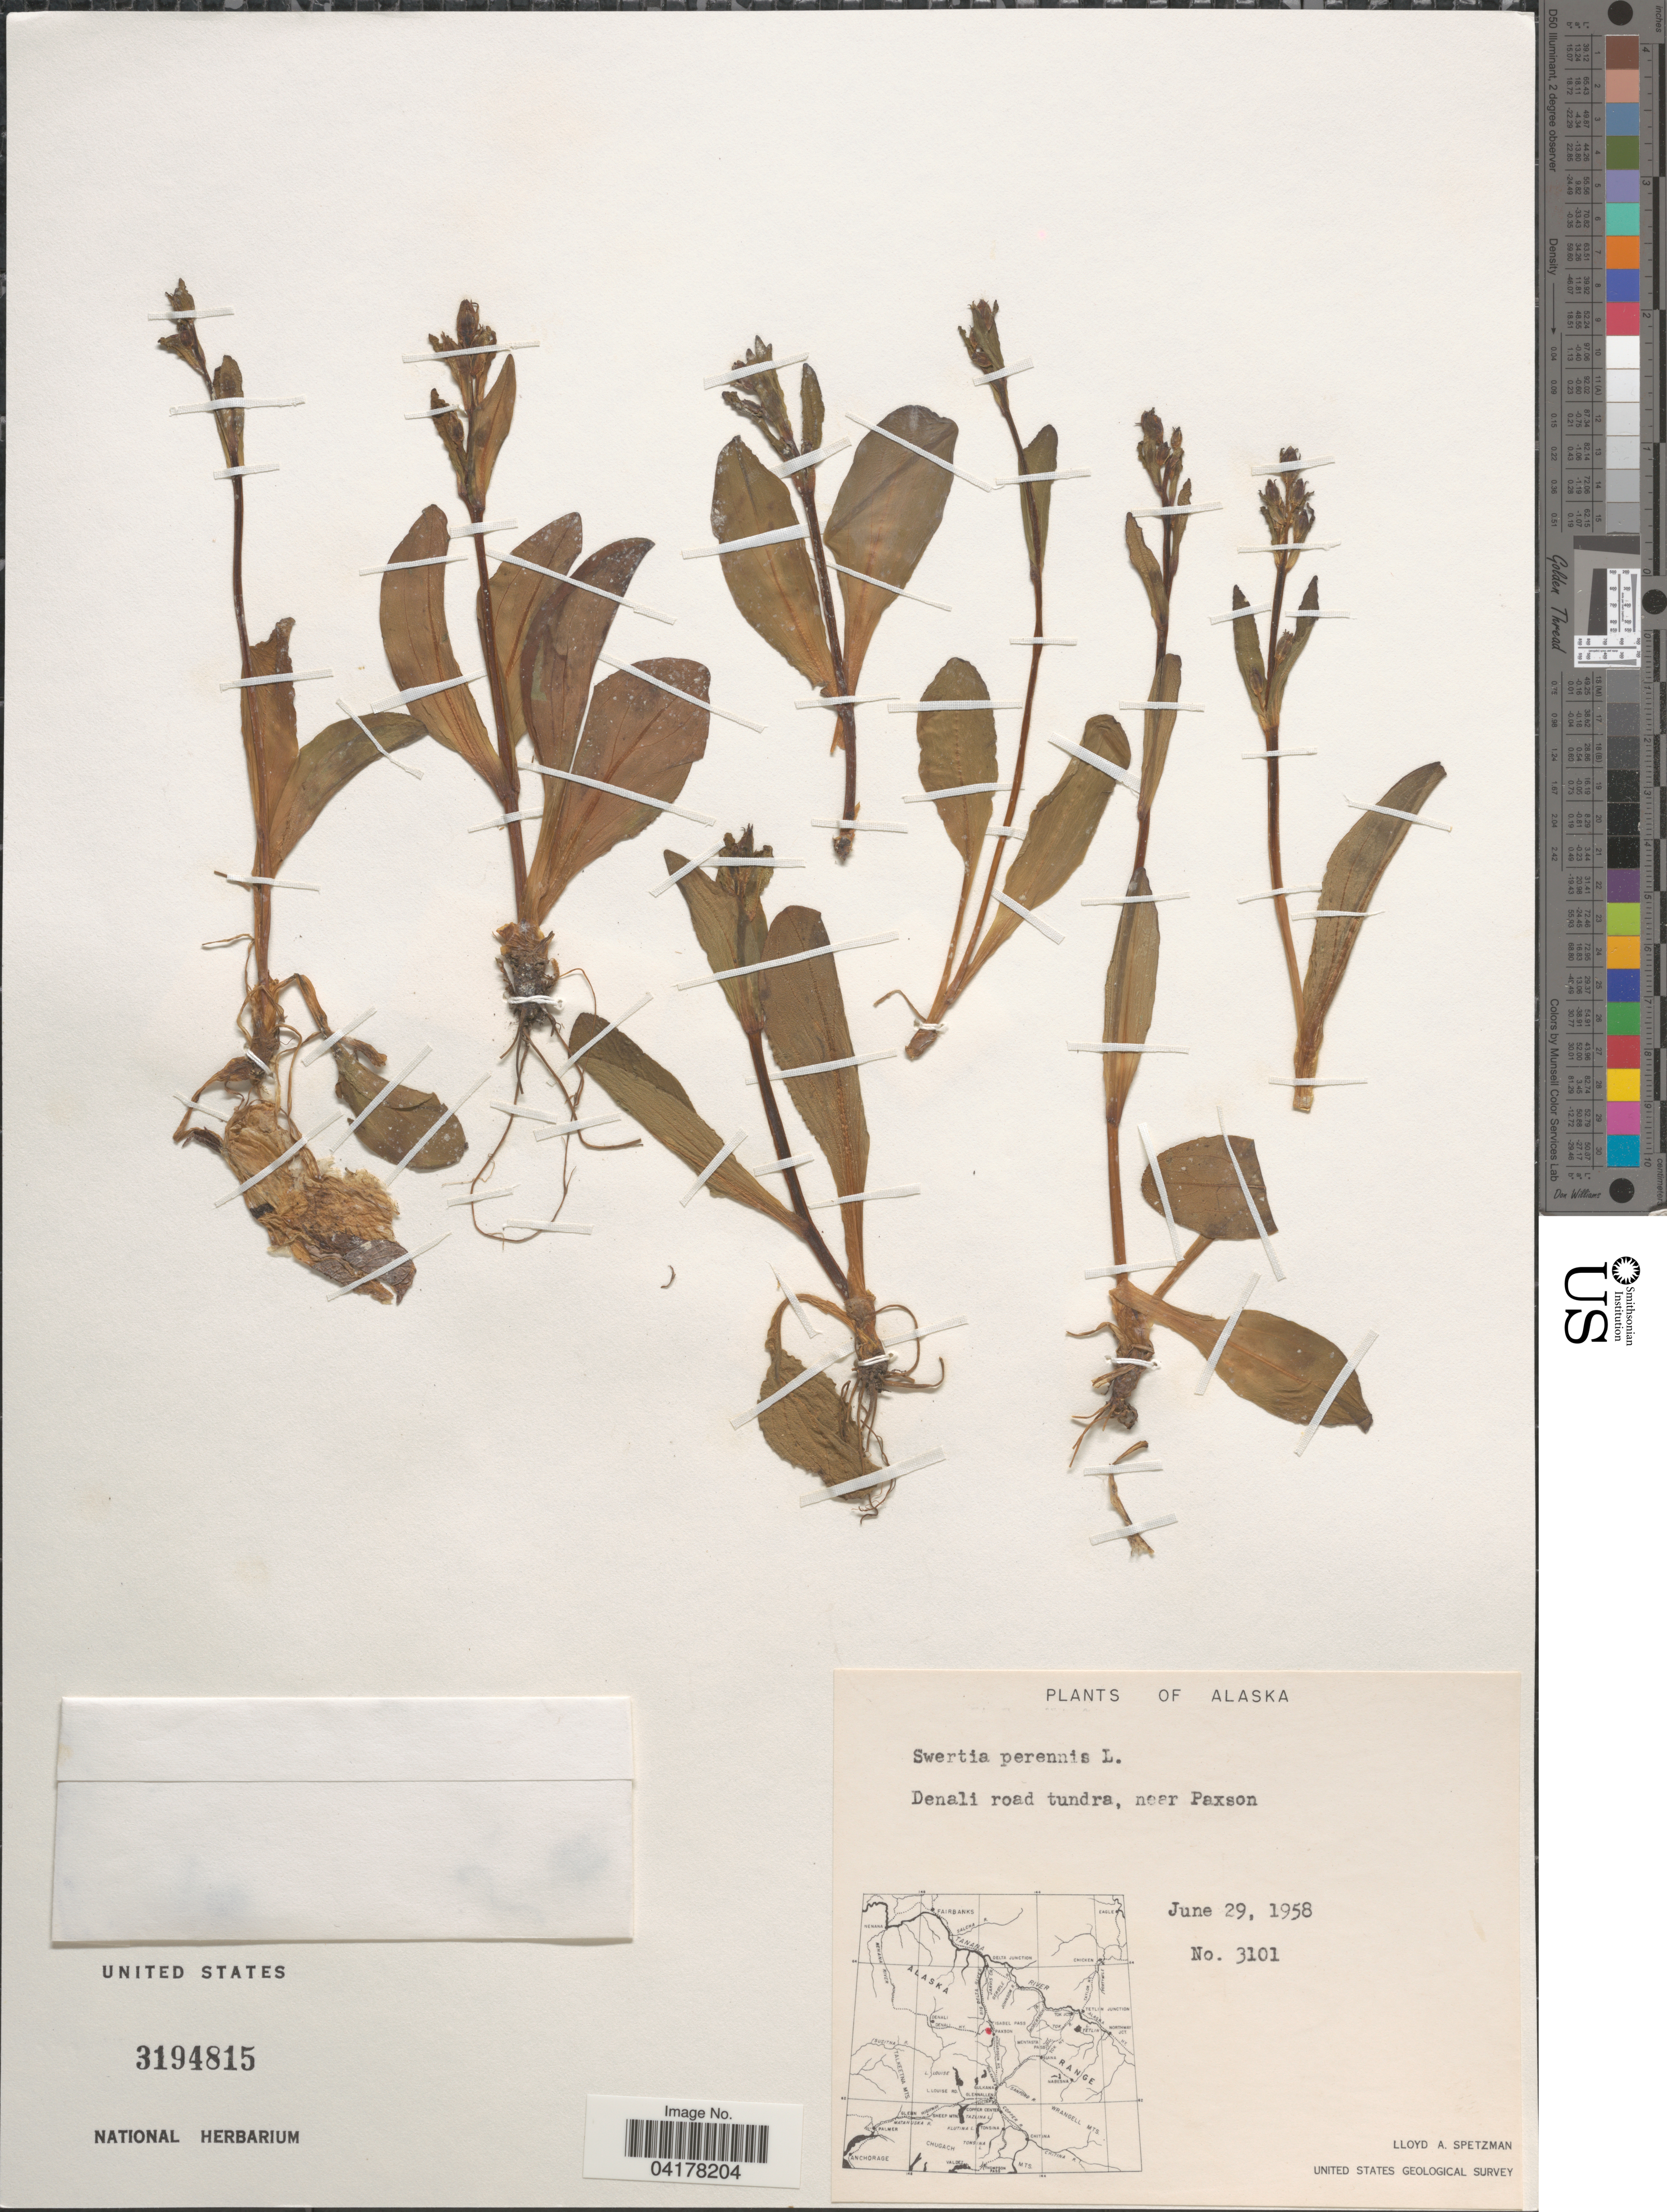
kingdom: Plantae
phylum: Tracheophyta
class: Magnoliopsida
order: Gentianales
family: Gentianaceae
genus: Swertia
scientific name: Swertia perennis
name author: L.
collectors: L. Spetzman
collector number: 3101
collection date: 1958-06-29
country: United States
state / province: Alaska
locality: Denali road tundra, near Paxson. United States Geological Survey.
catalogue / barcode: US 3194815